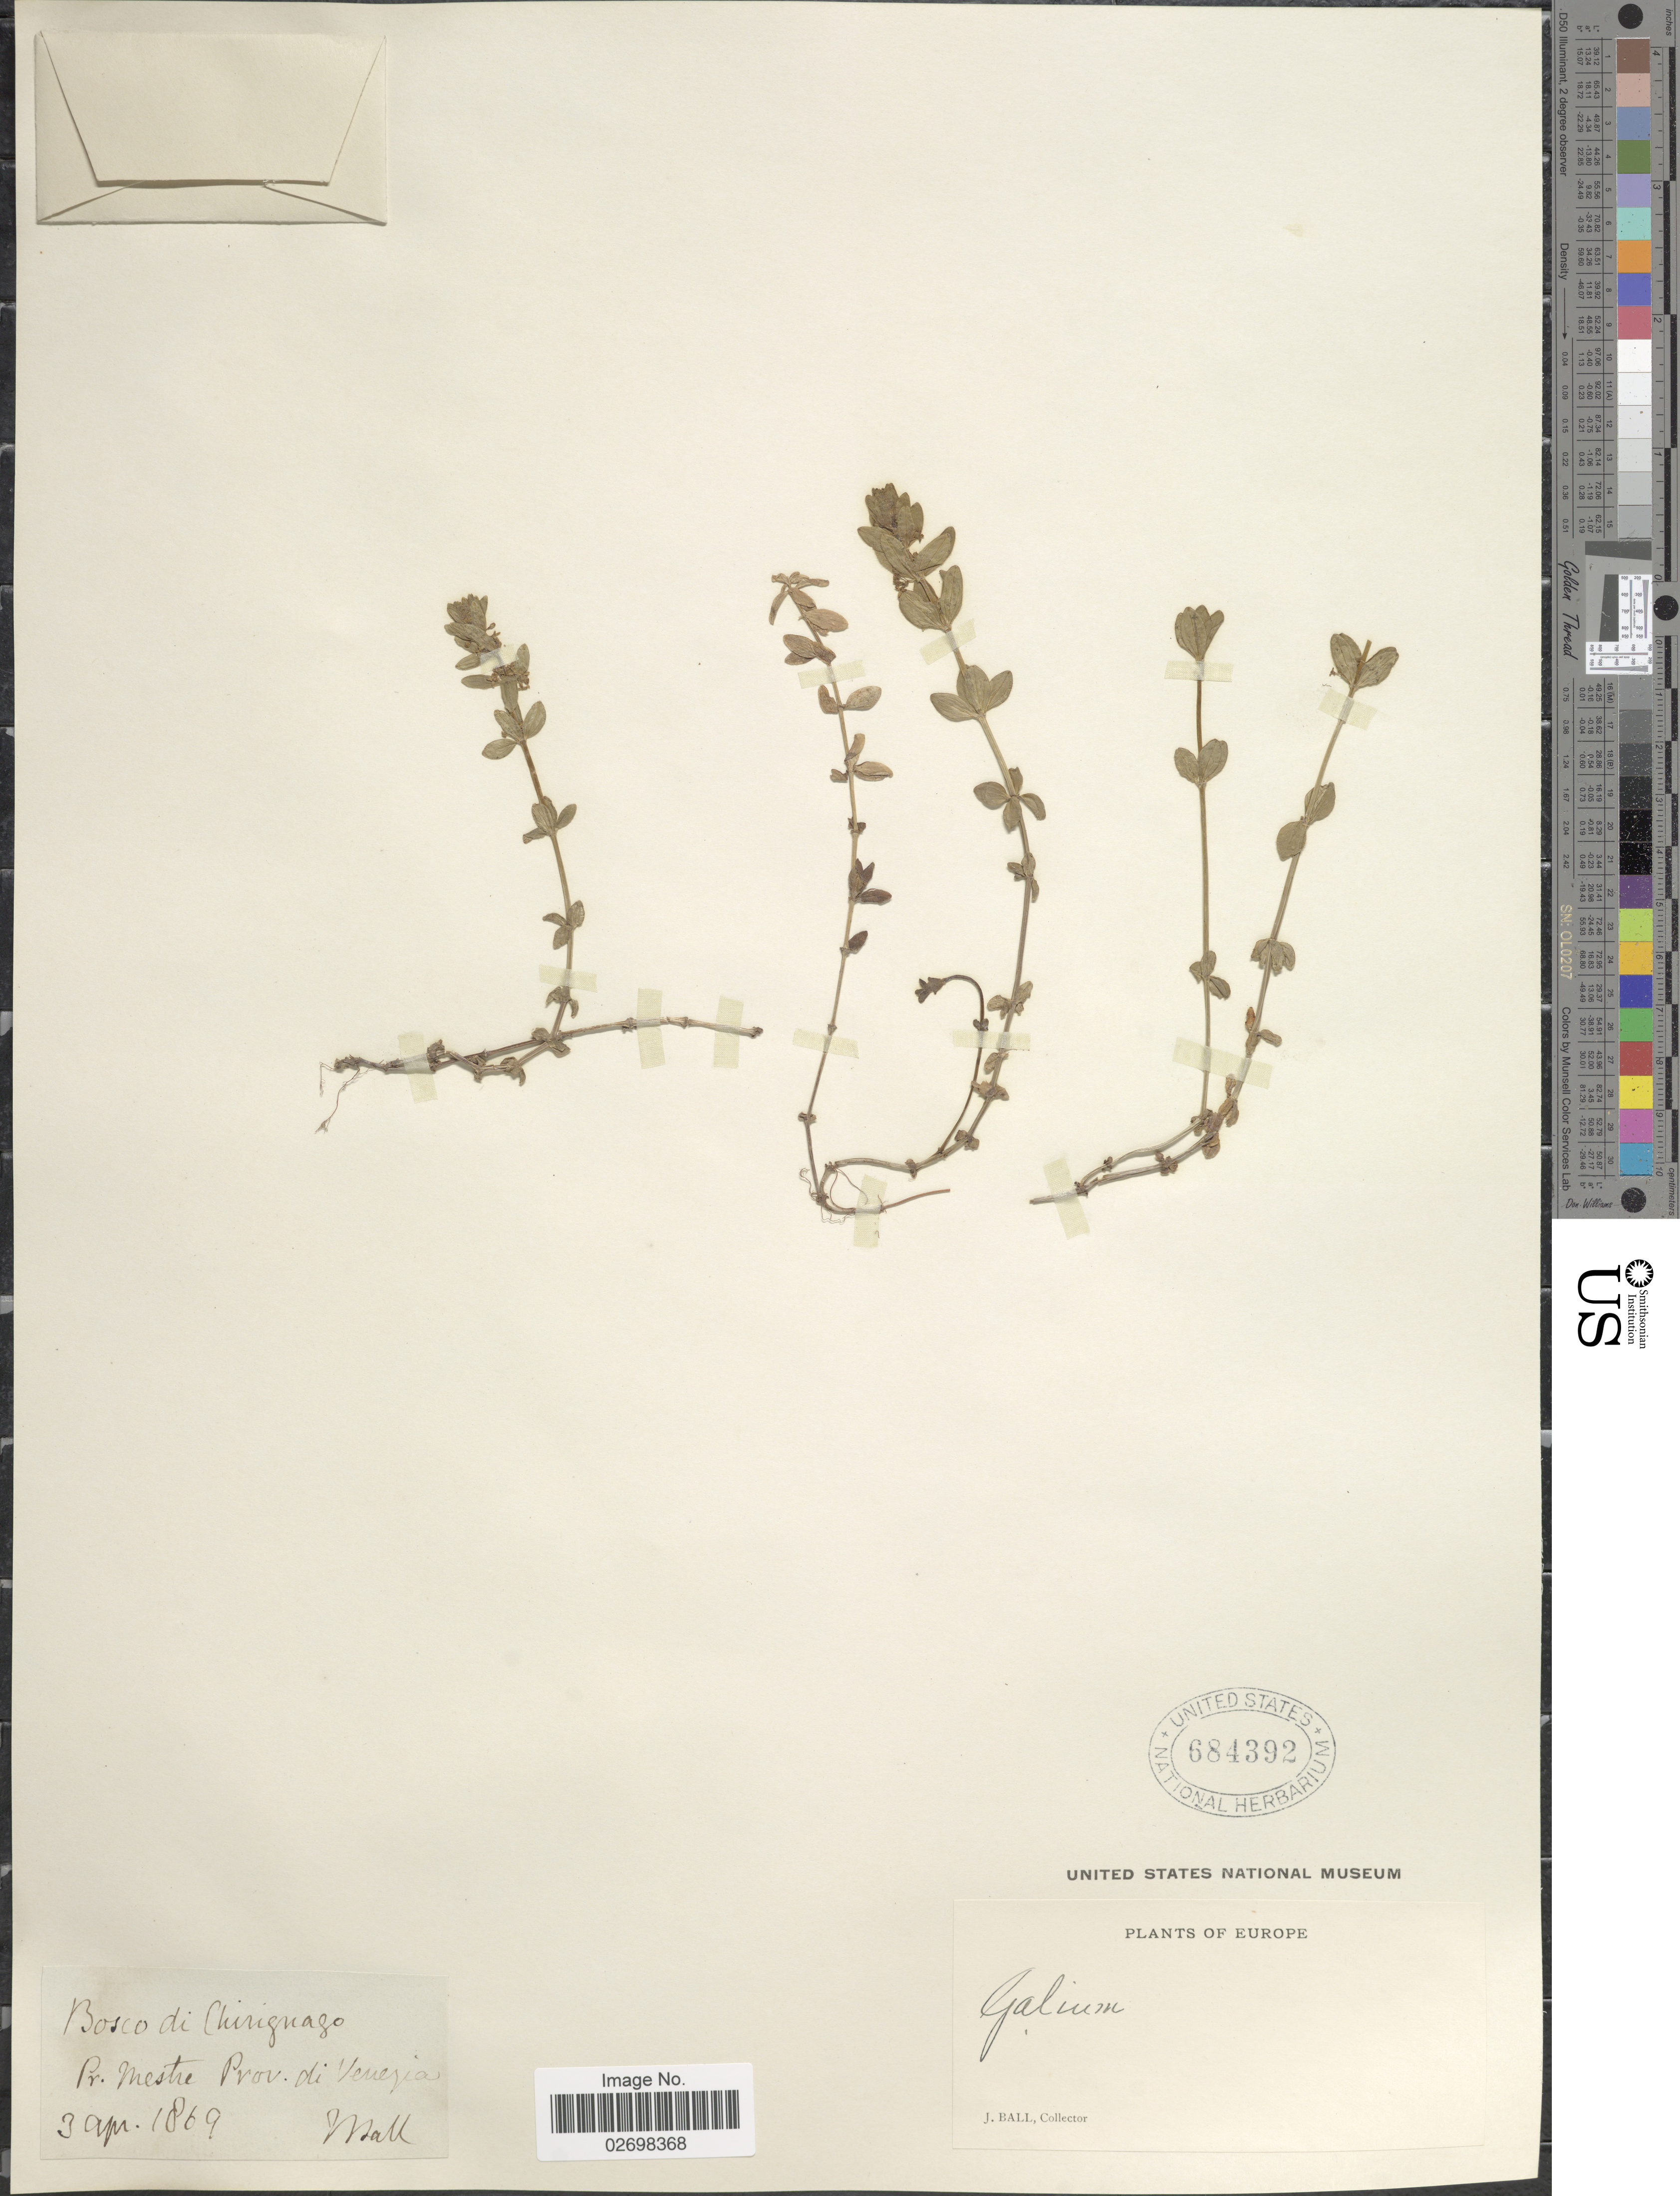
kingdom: Plantae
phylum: Tracheophyta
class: Magnoliopsida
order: Gentianales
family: Rubiaceae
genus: Galium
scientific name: Galium sp.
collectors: J. Ball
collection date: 1869-04-03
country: Italy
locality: Europe, Bosco di Chiriguago Pr Mestre Prov di Venezia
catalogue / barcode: US 684392